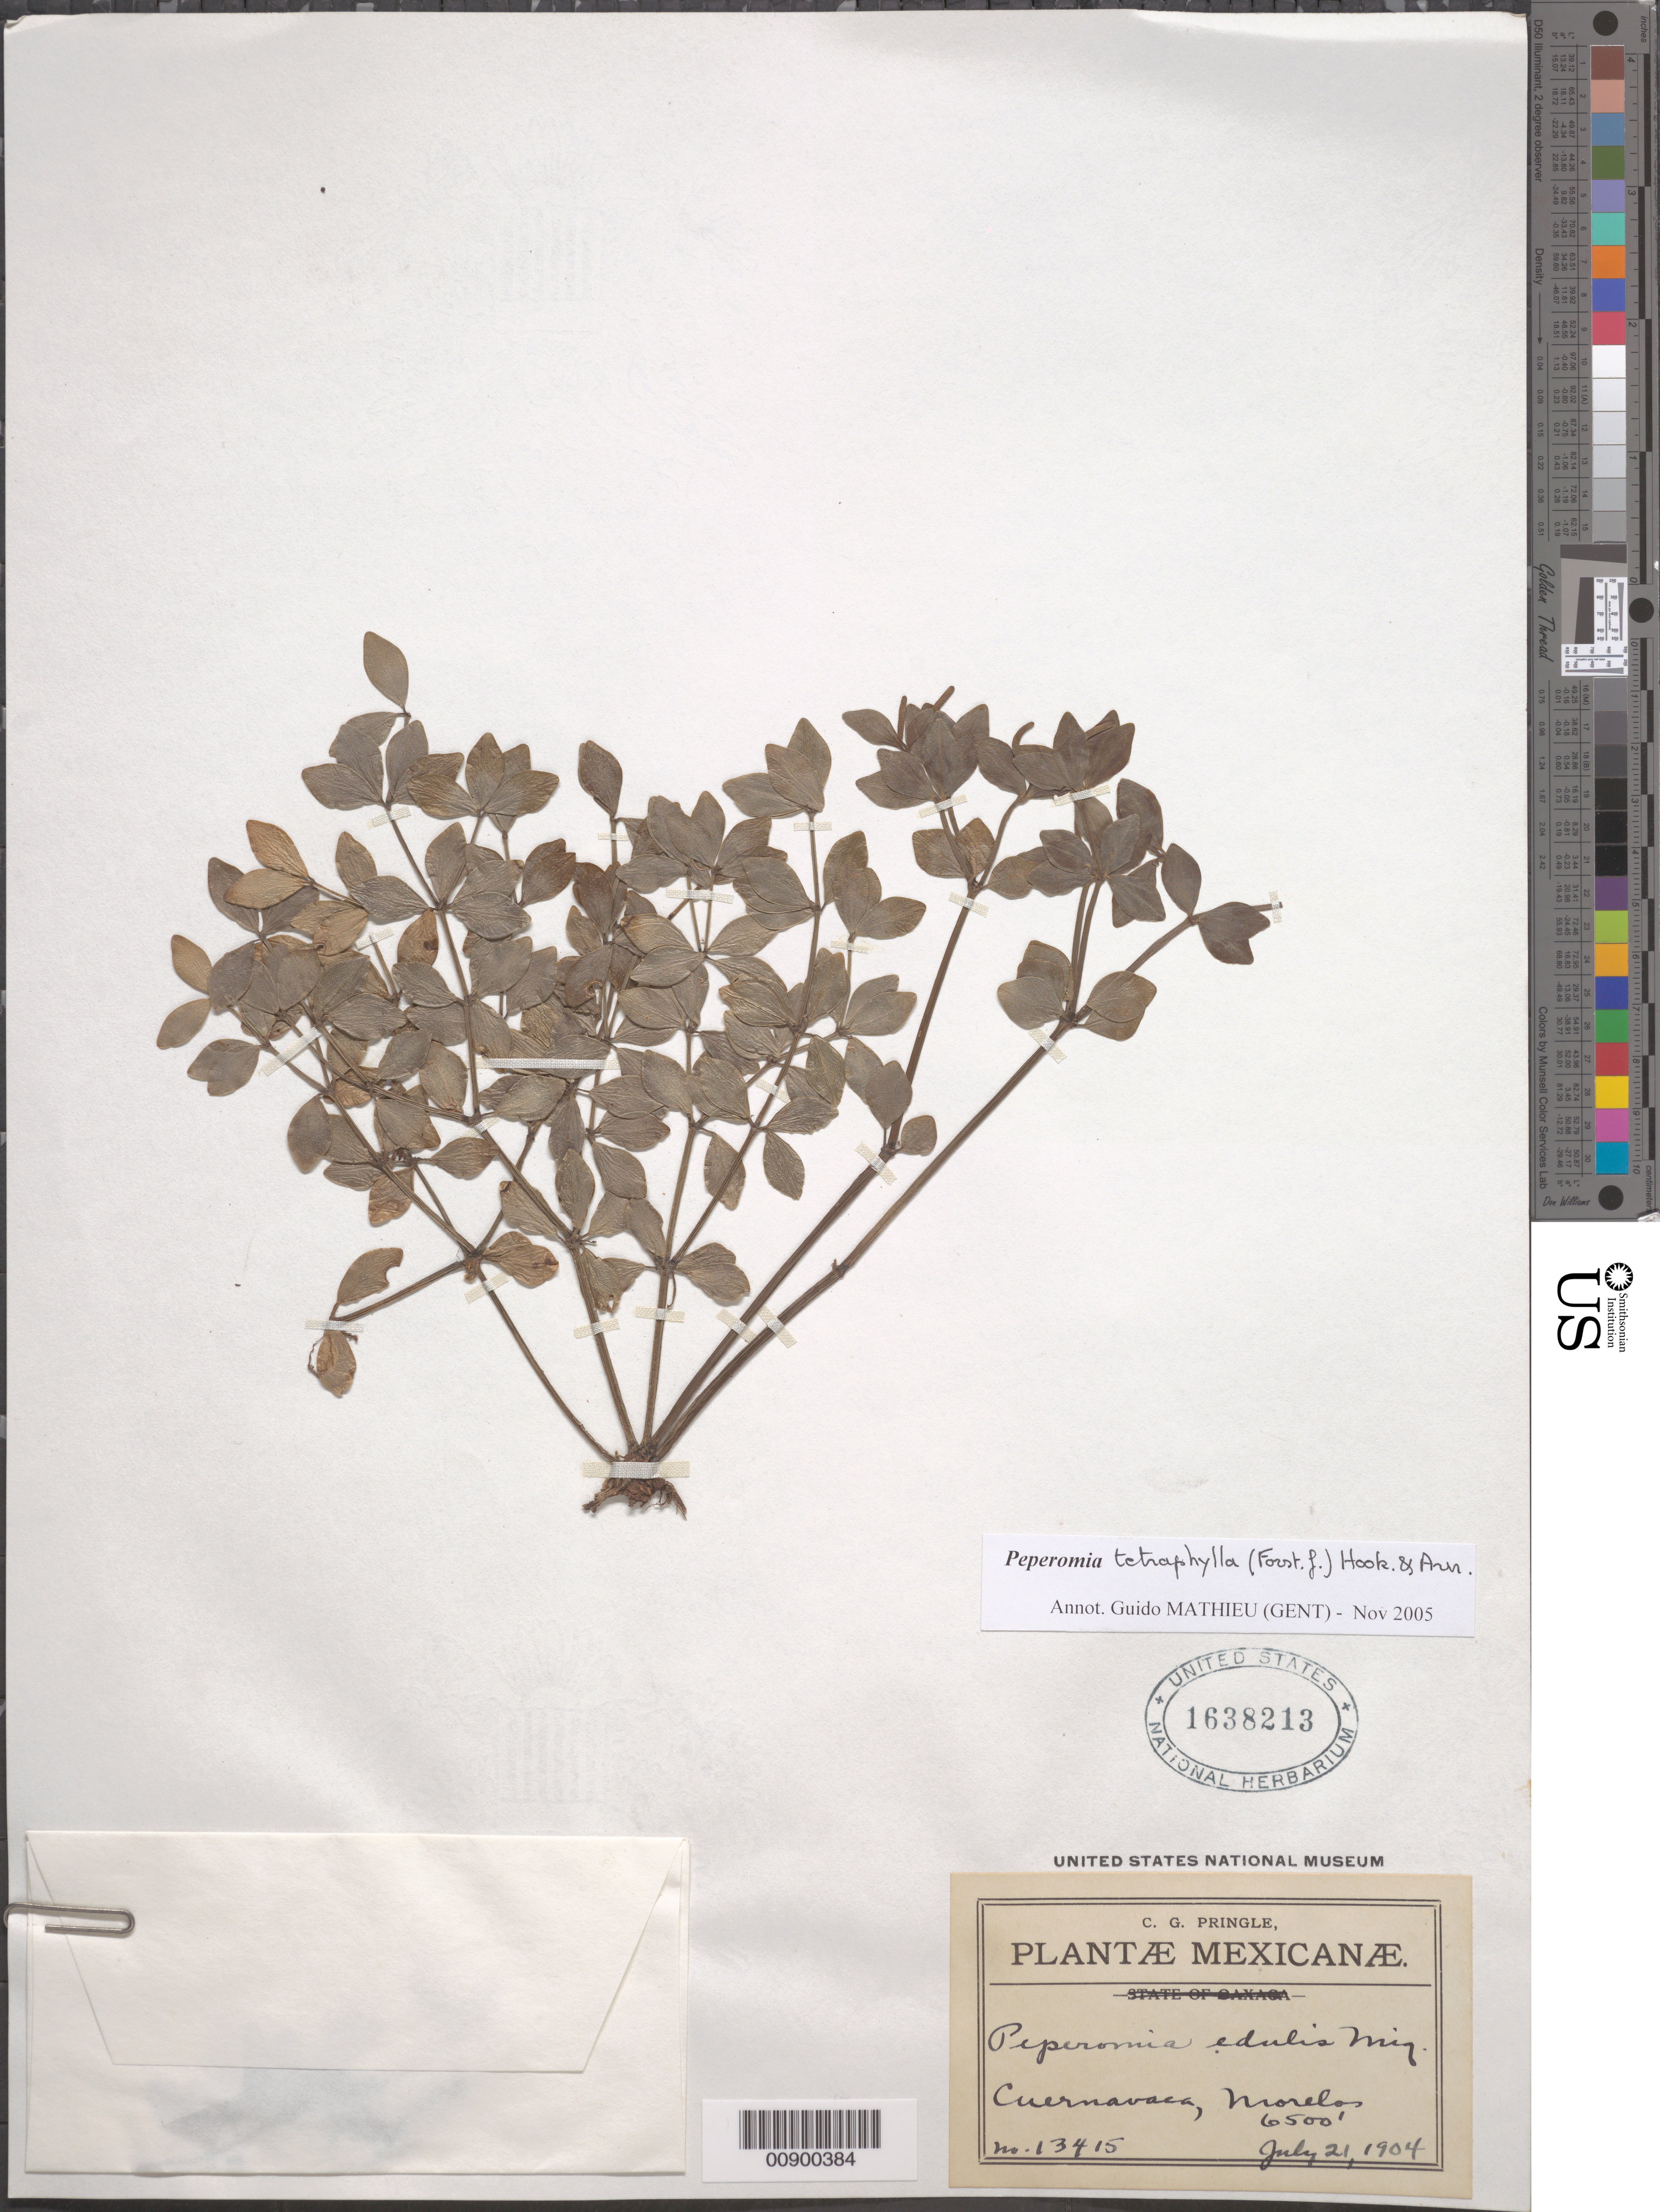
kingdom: Plantae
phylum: Tracheophyta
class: Magnoliopsida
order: Piperales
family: Piperaceae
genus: Peperomia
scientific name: Peperomia trichopus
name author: Trel. in J.F. Macbr.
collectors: C. G. Pringle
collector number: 13415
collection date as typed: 21 Jul 1904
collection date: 1904-07-21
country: Mexico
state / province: Morelos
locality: Cuernavaca, Morelos.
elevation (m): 1981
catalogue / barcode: US 1638213